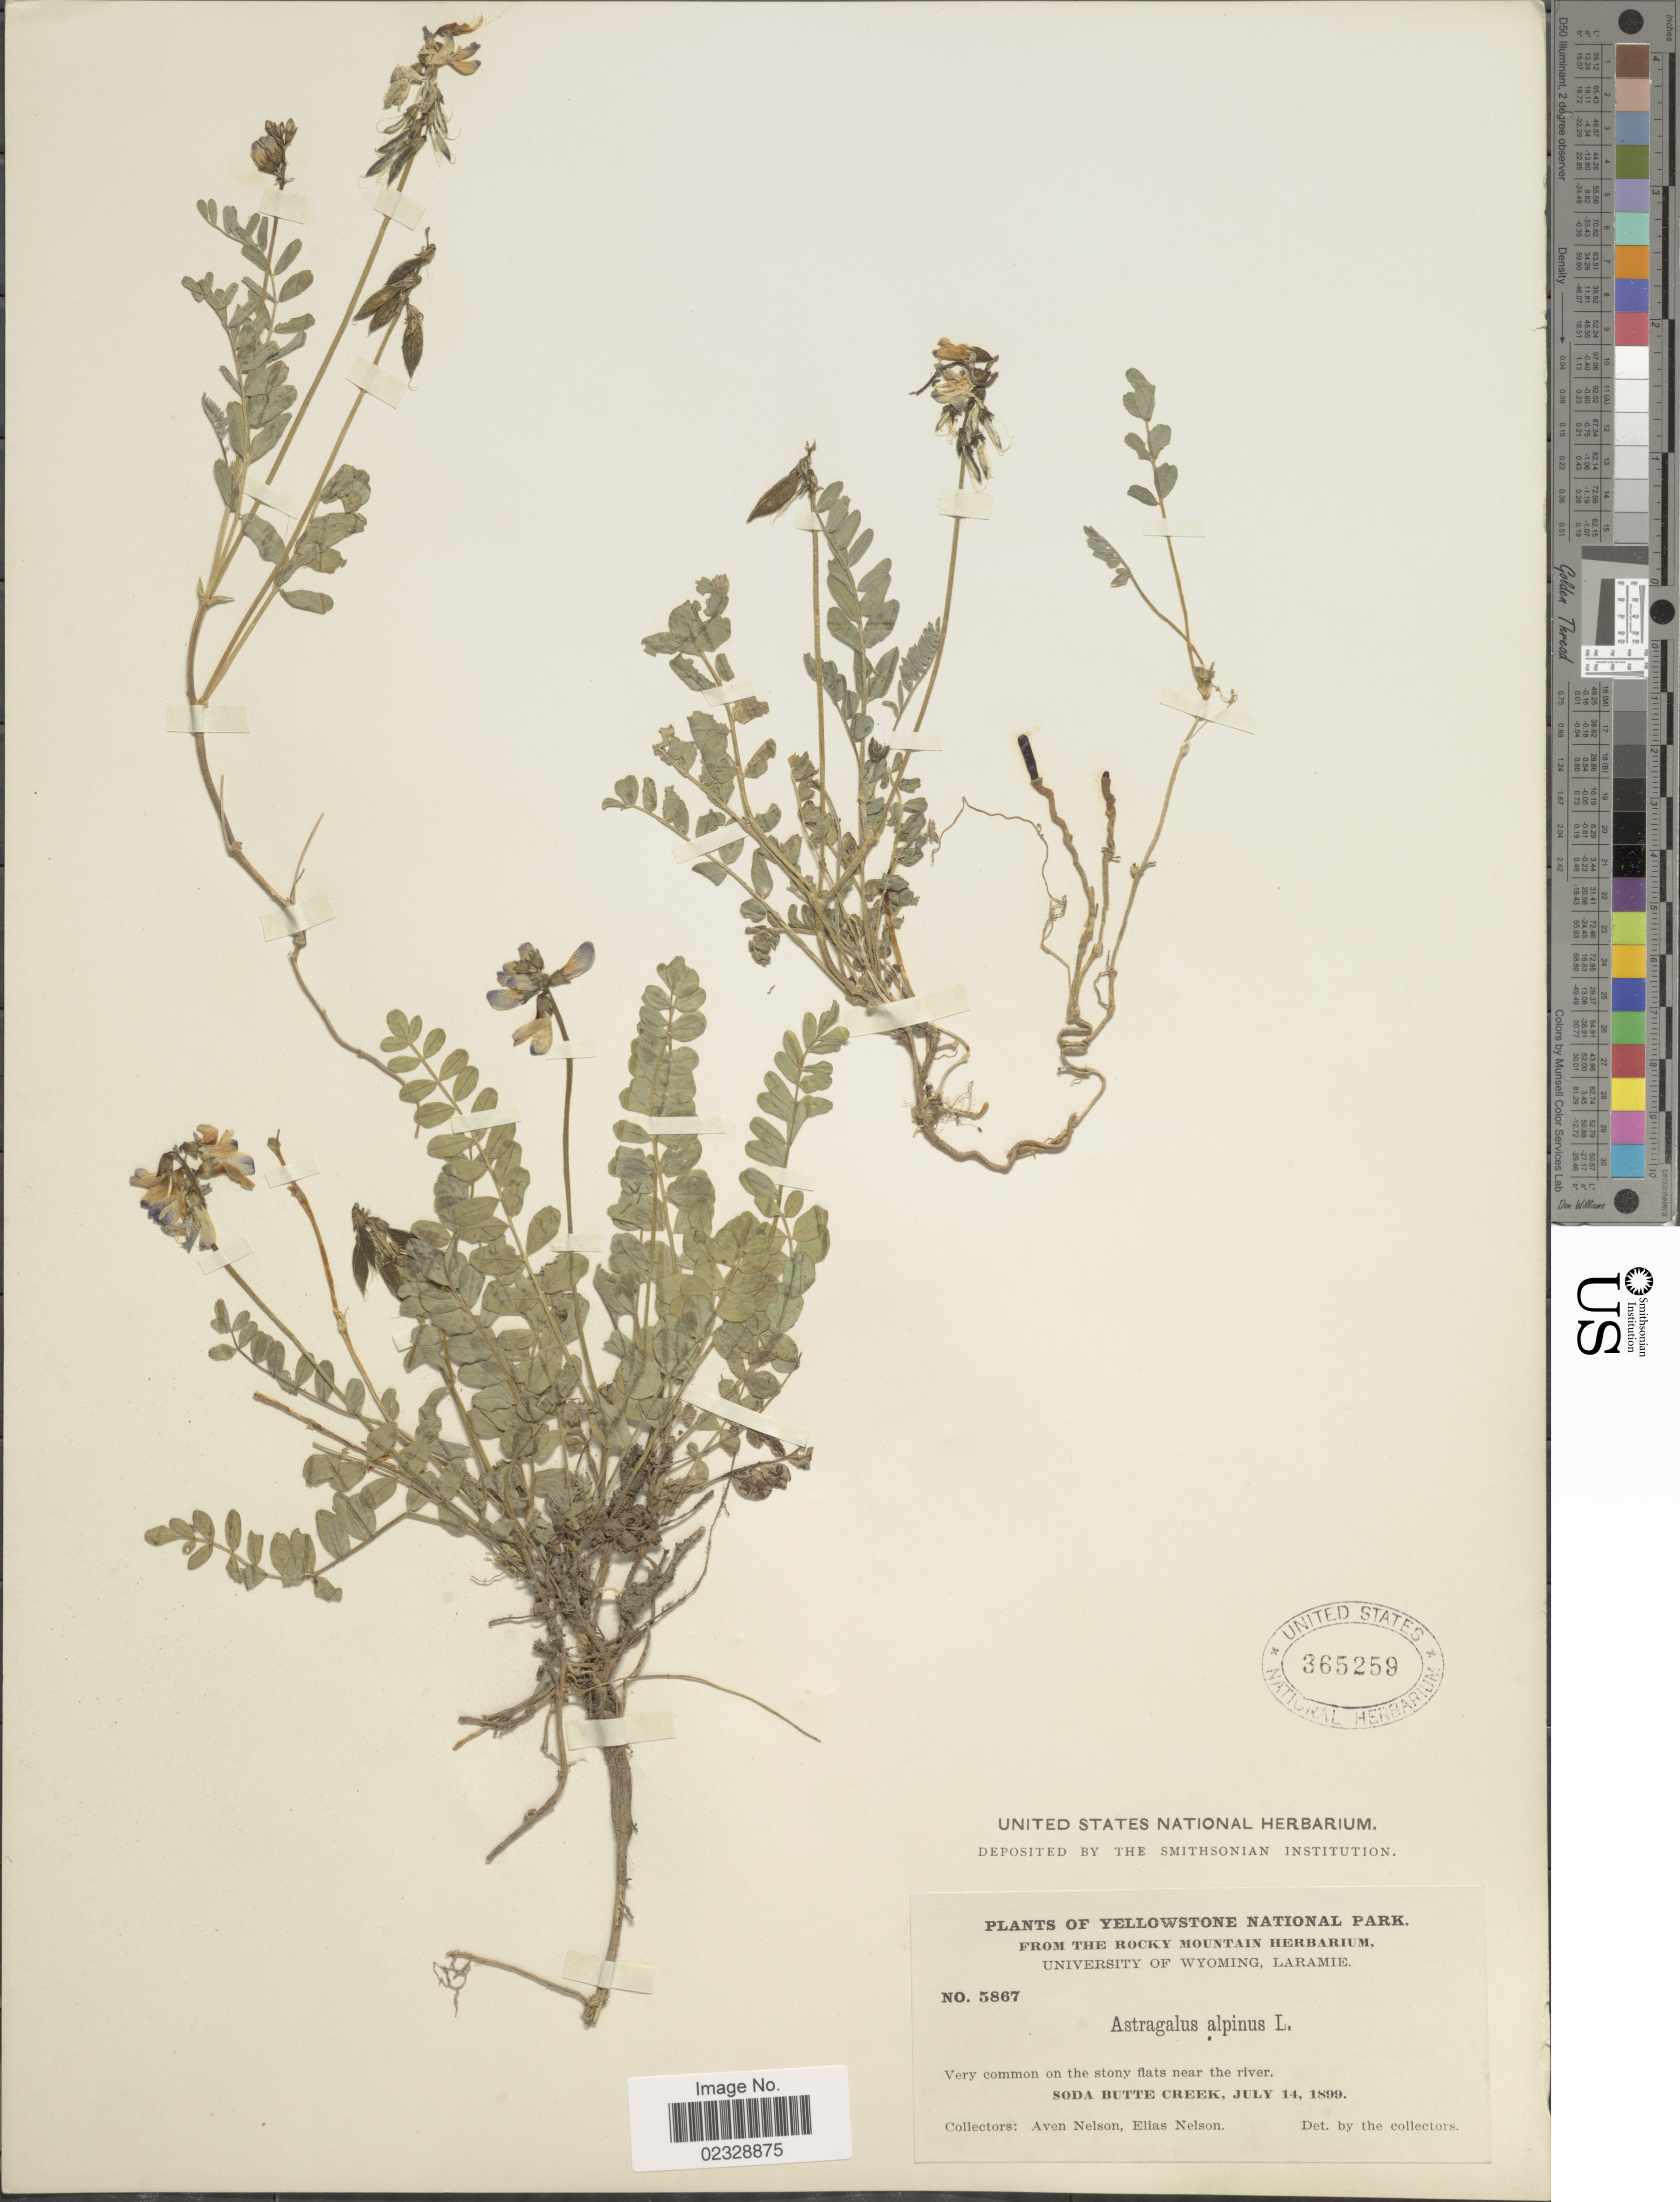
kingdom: Plantae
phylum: Tracheophyta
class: Magnoliopsida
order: Fabales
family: Fabaceae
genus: Astragalus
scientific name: Astragalus alpinus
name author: L.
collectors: A. Nelson & E. Nelson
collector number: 5867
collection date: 1899-07-14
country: United States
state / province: Wyoming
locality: Yellowstone National Park, Very common on the stony flats near the river, Soda Butte Creek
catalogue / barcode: US 365259